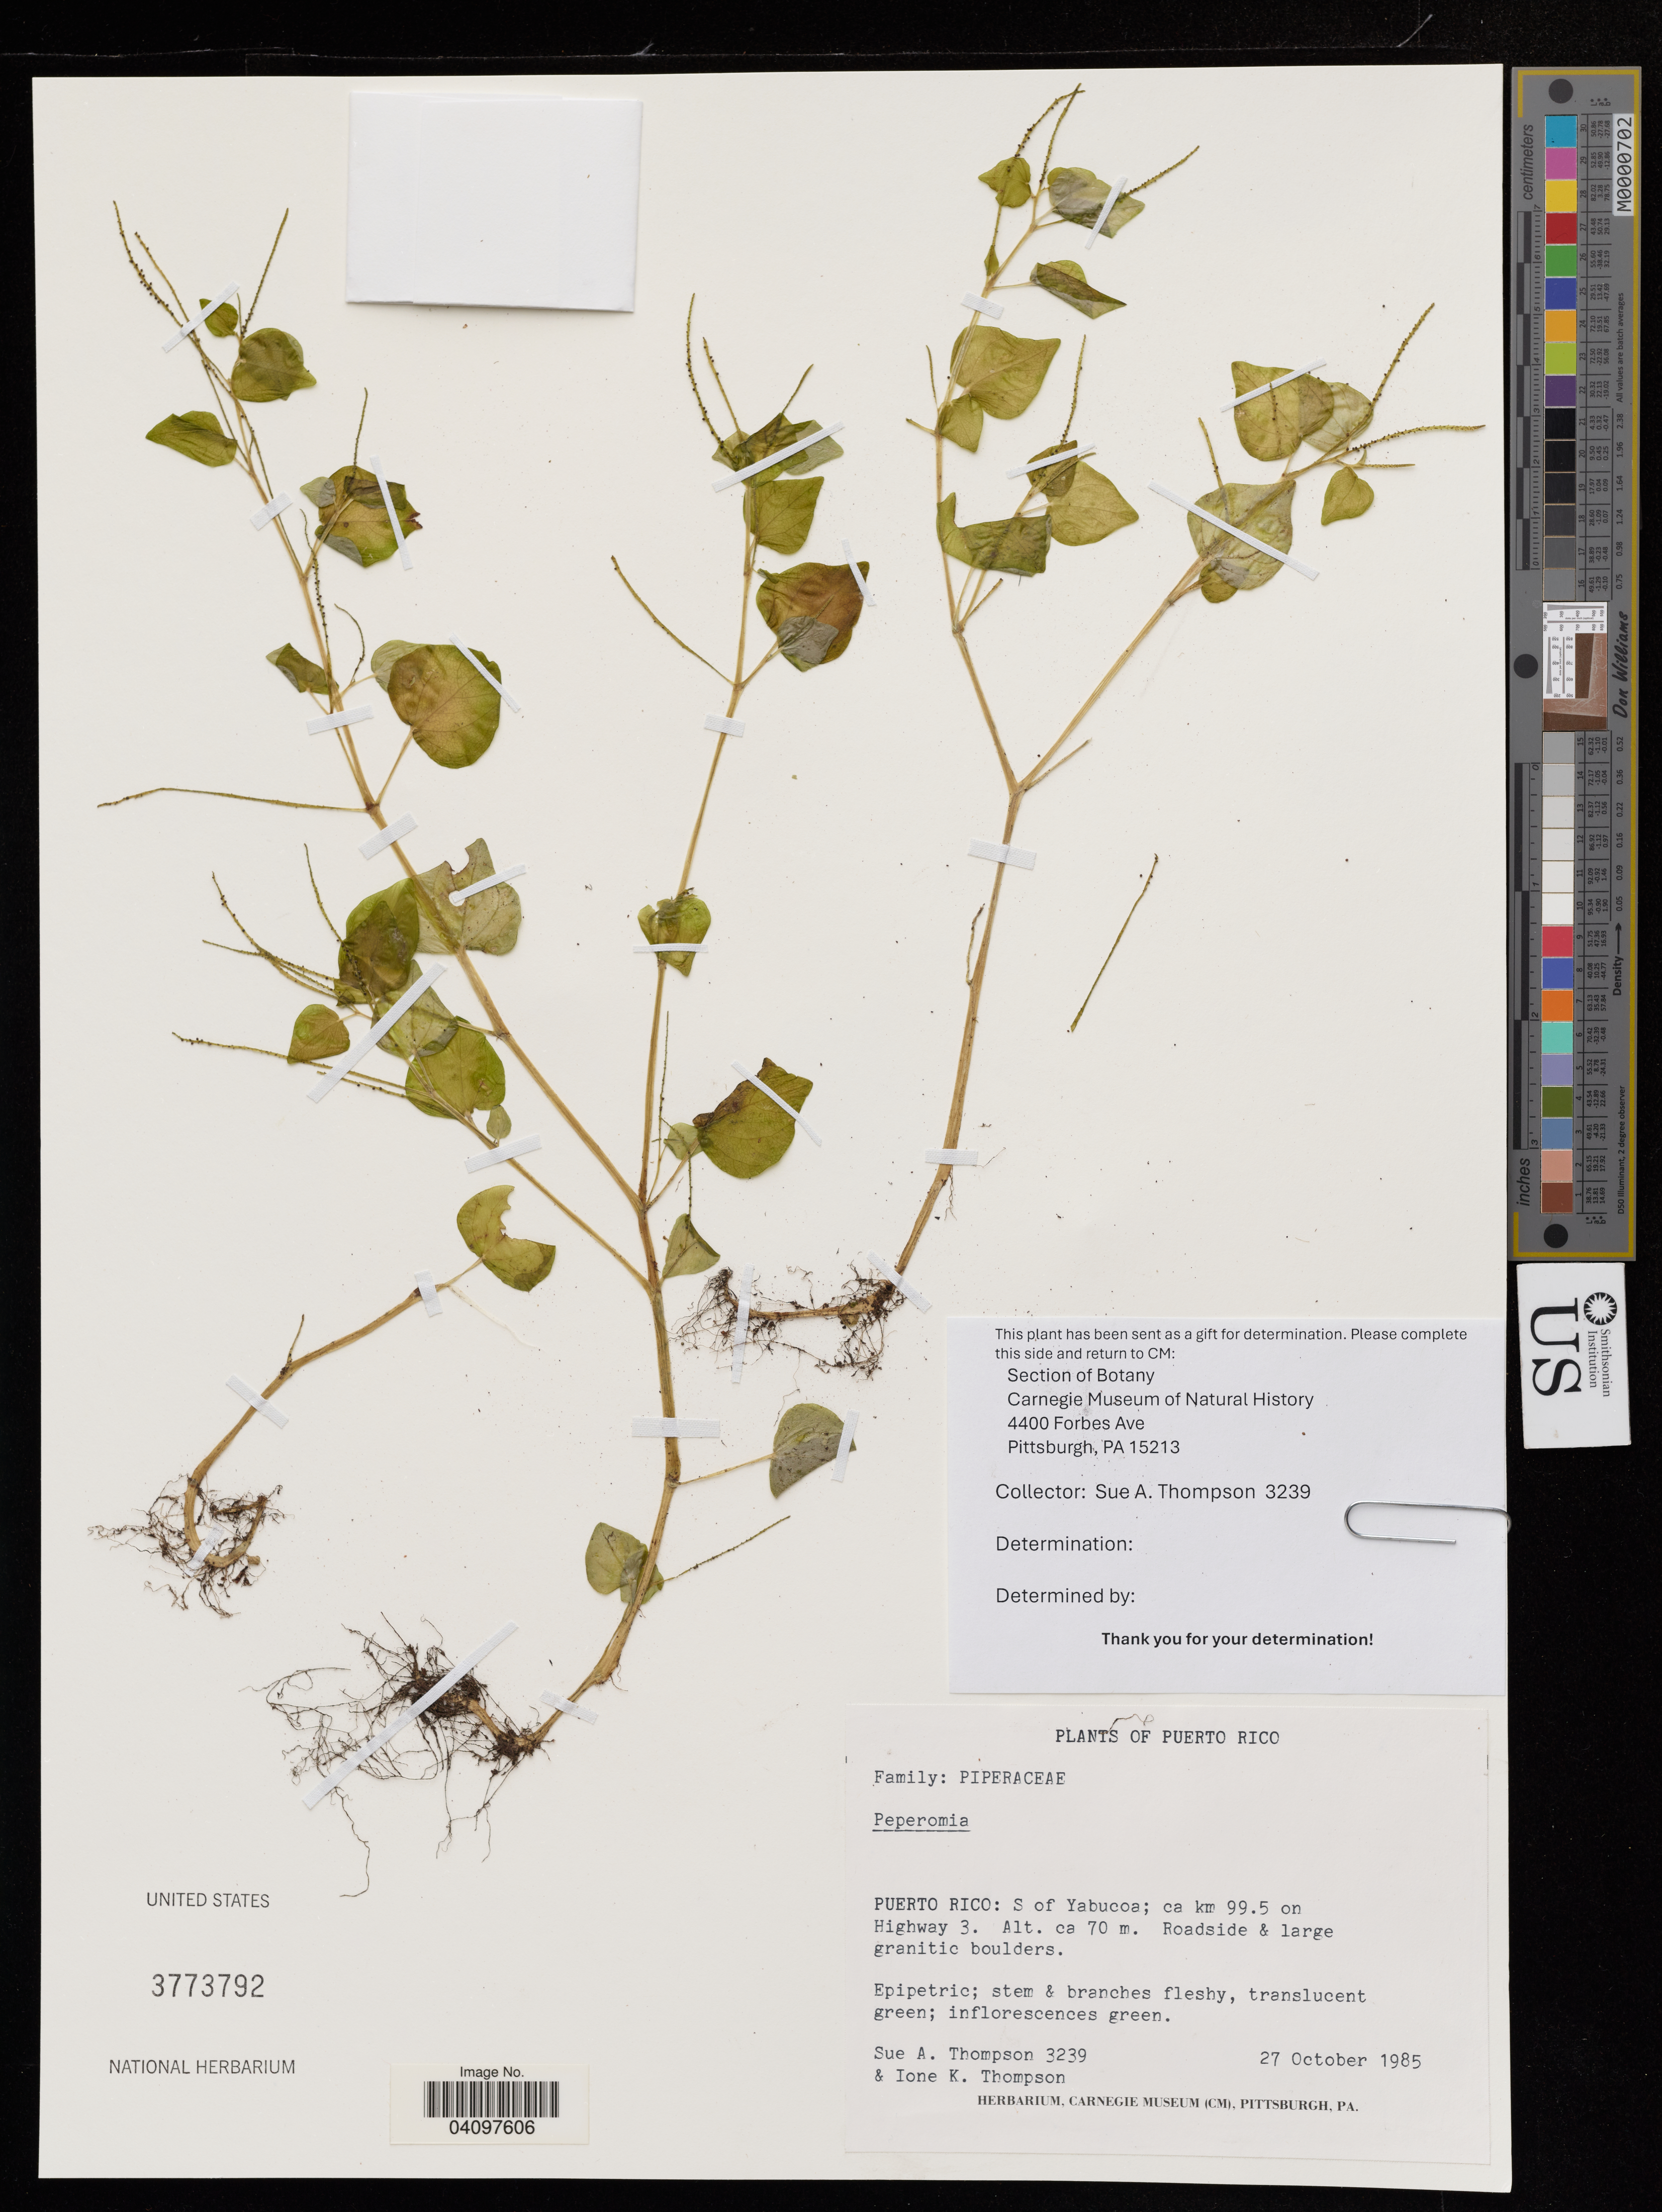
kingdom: Plantae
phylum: Tracheophyta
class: Magnoliopsida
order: Piperales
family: Piperaceae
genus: Peperomia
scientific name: Peperomia sp.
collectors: S. A. Thompson & I. Thompson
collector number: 3239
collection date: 1985-10-27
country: Puerto Rico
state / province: Yabucoa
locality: S of Yabucoa; ca km 99.5 on Highway 3.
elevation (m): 70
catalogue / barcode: US 3773792